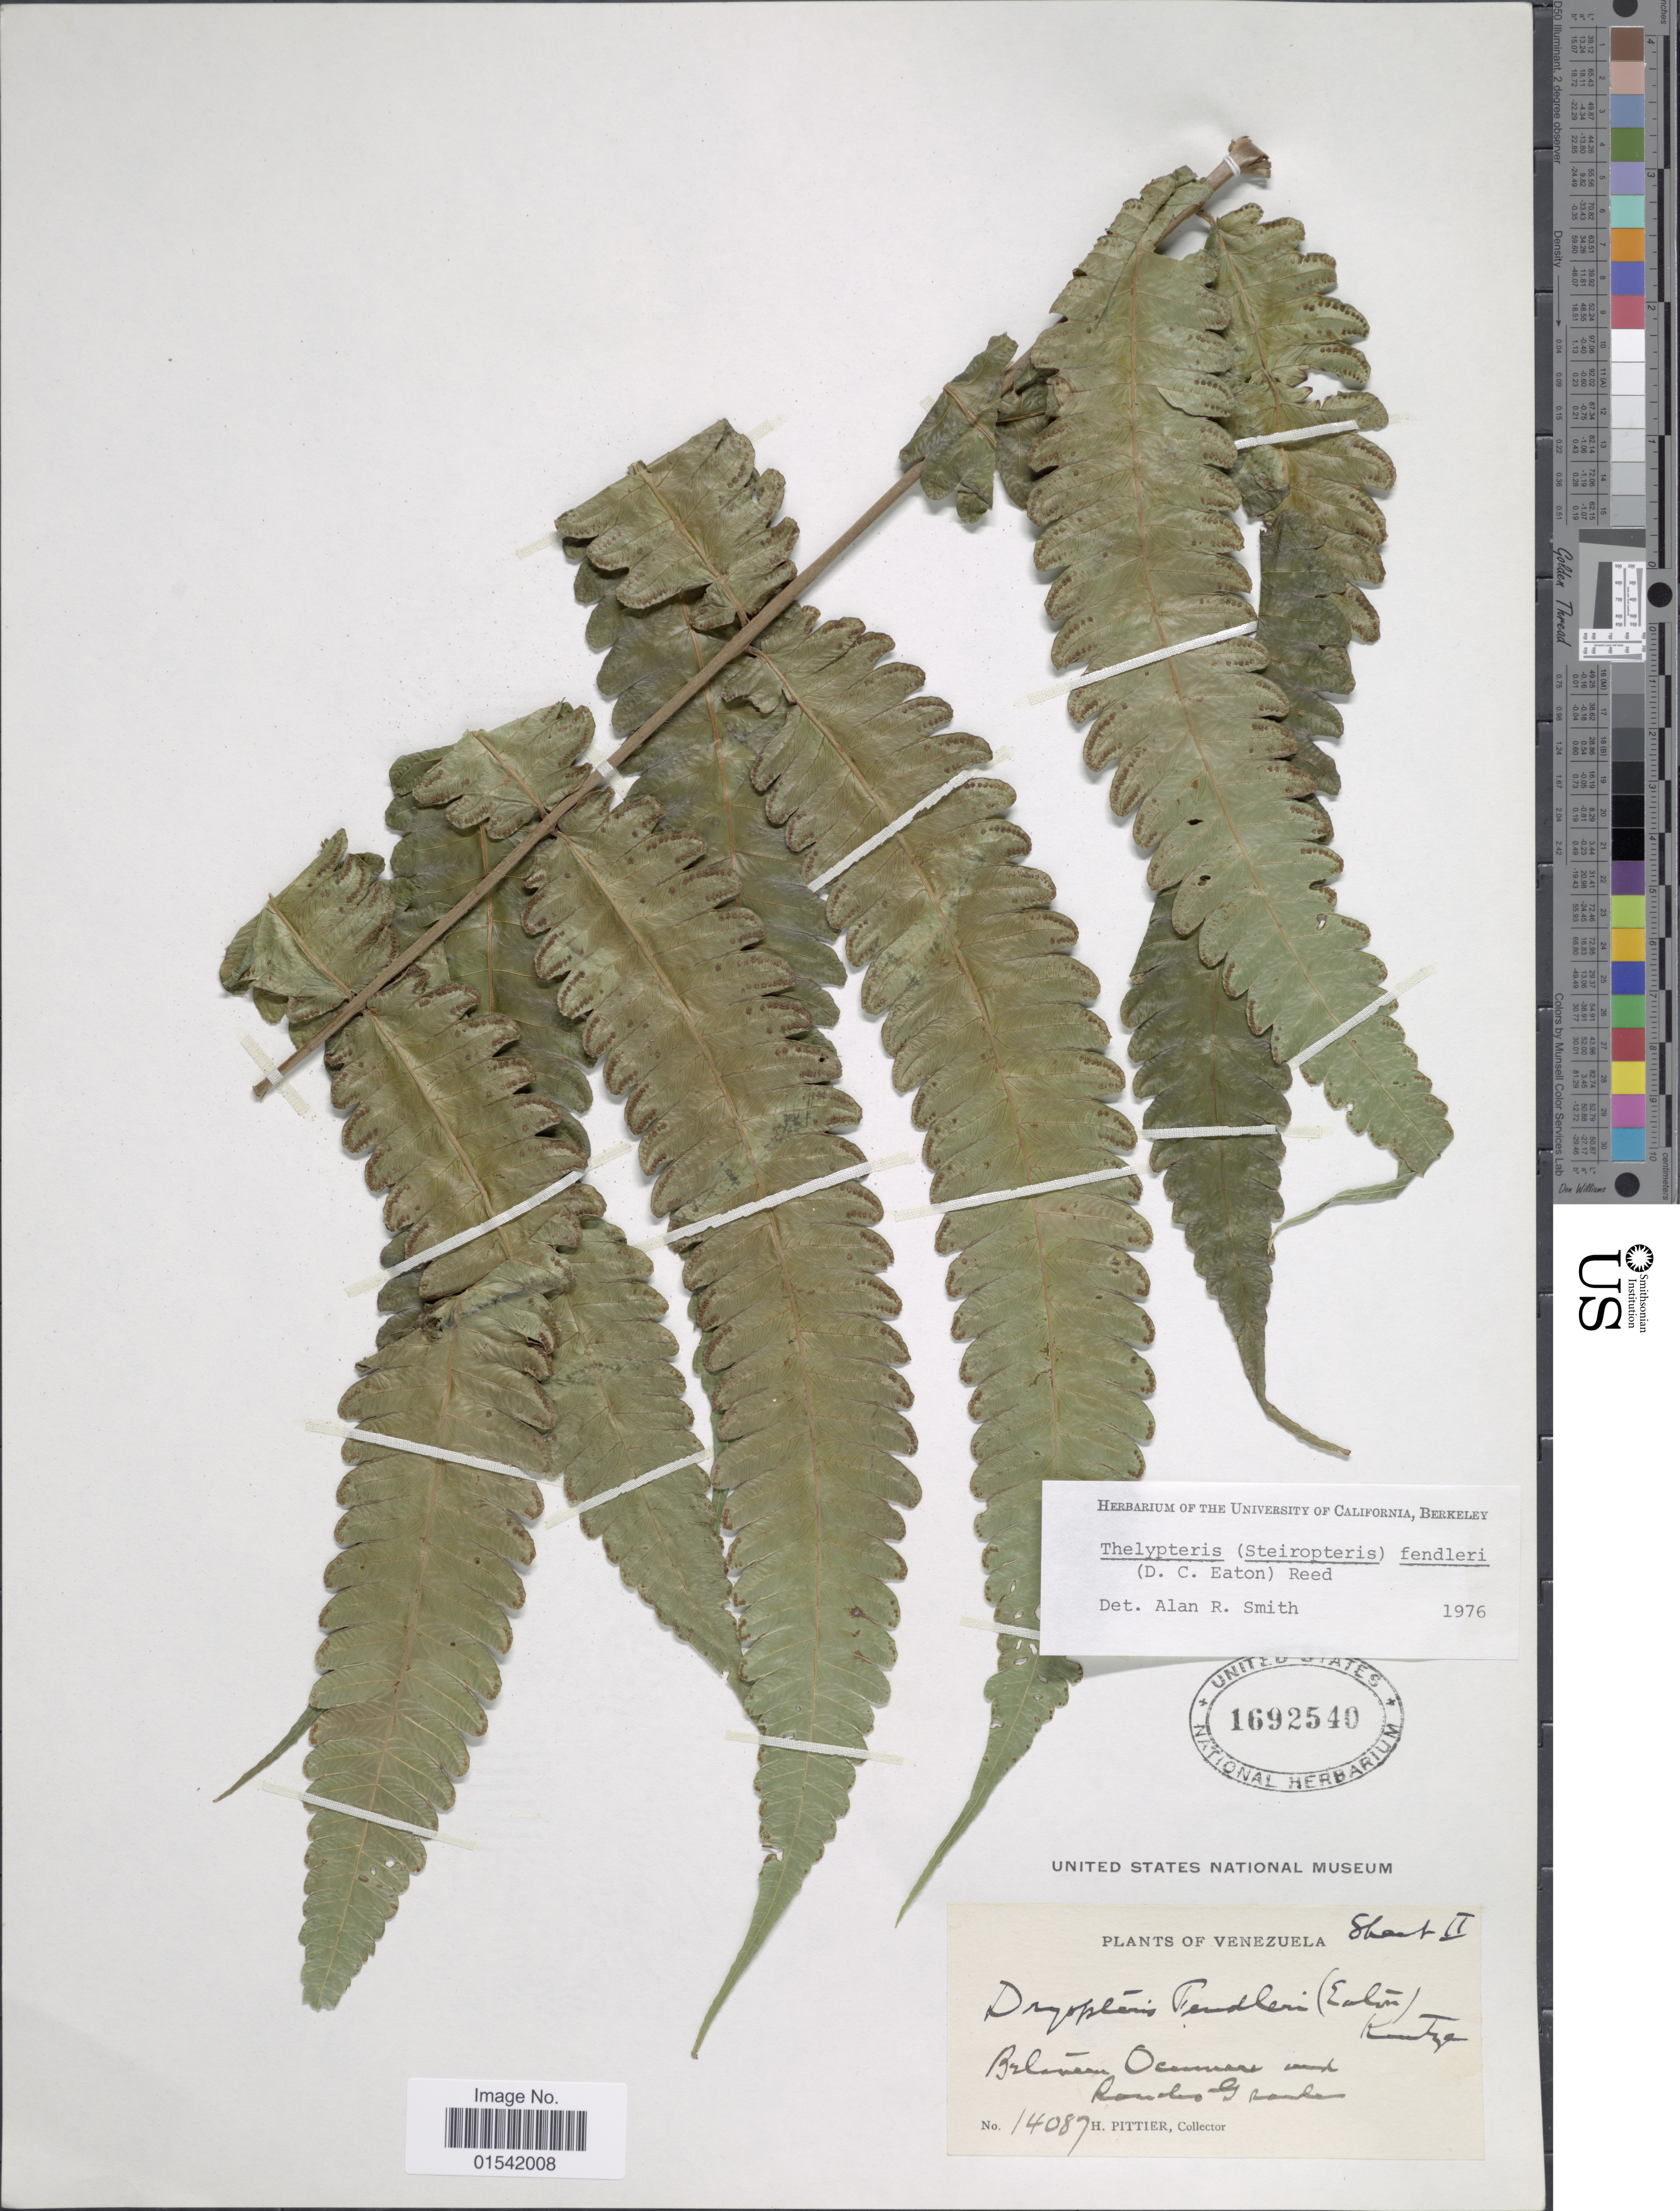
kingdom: Plantae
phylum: Tracheophyta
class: Polypodiopsida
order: Polypodiales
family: Thelypteridaceae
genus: Steiropteris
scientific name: Steiropteris fendleri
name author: (D.C. Eaton) Pic. Serm.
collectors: H. F. Pittier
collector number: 14087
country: Venezuela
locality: Between Ocumare & Rancho Grande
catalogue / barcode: US 1692540